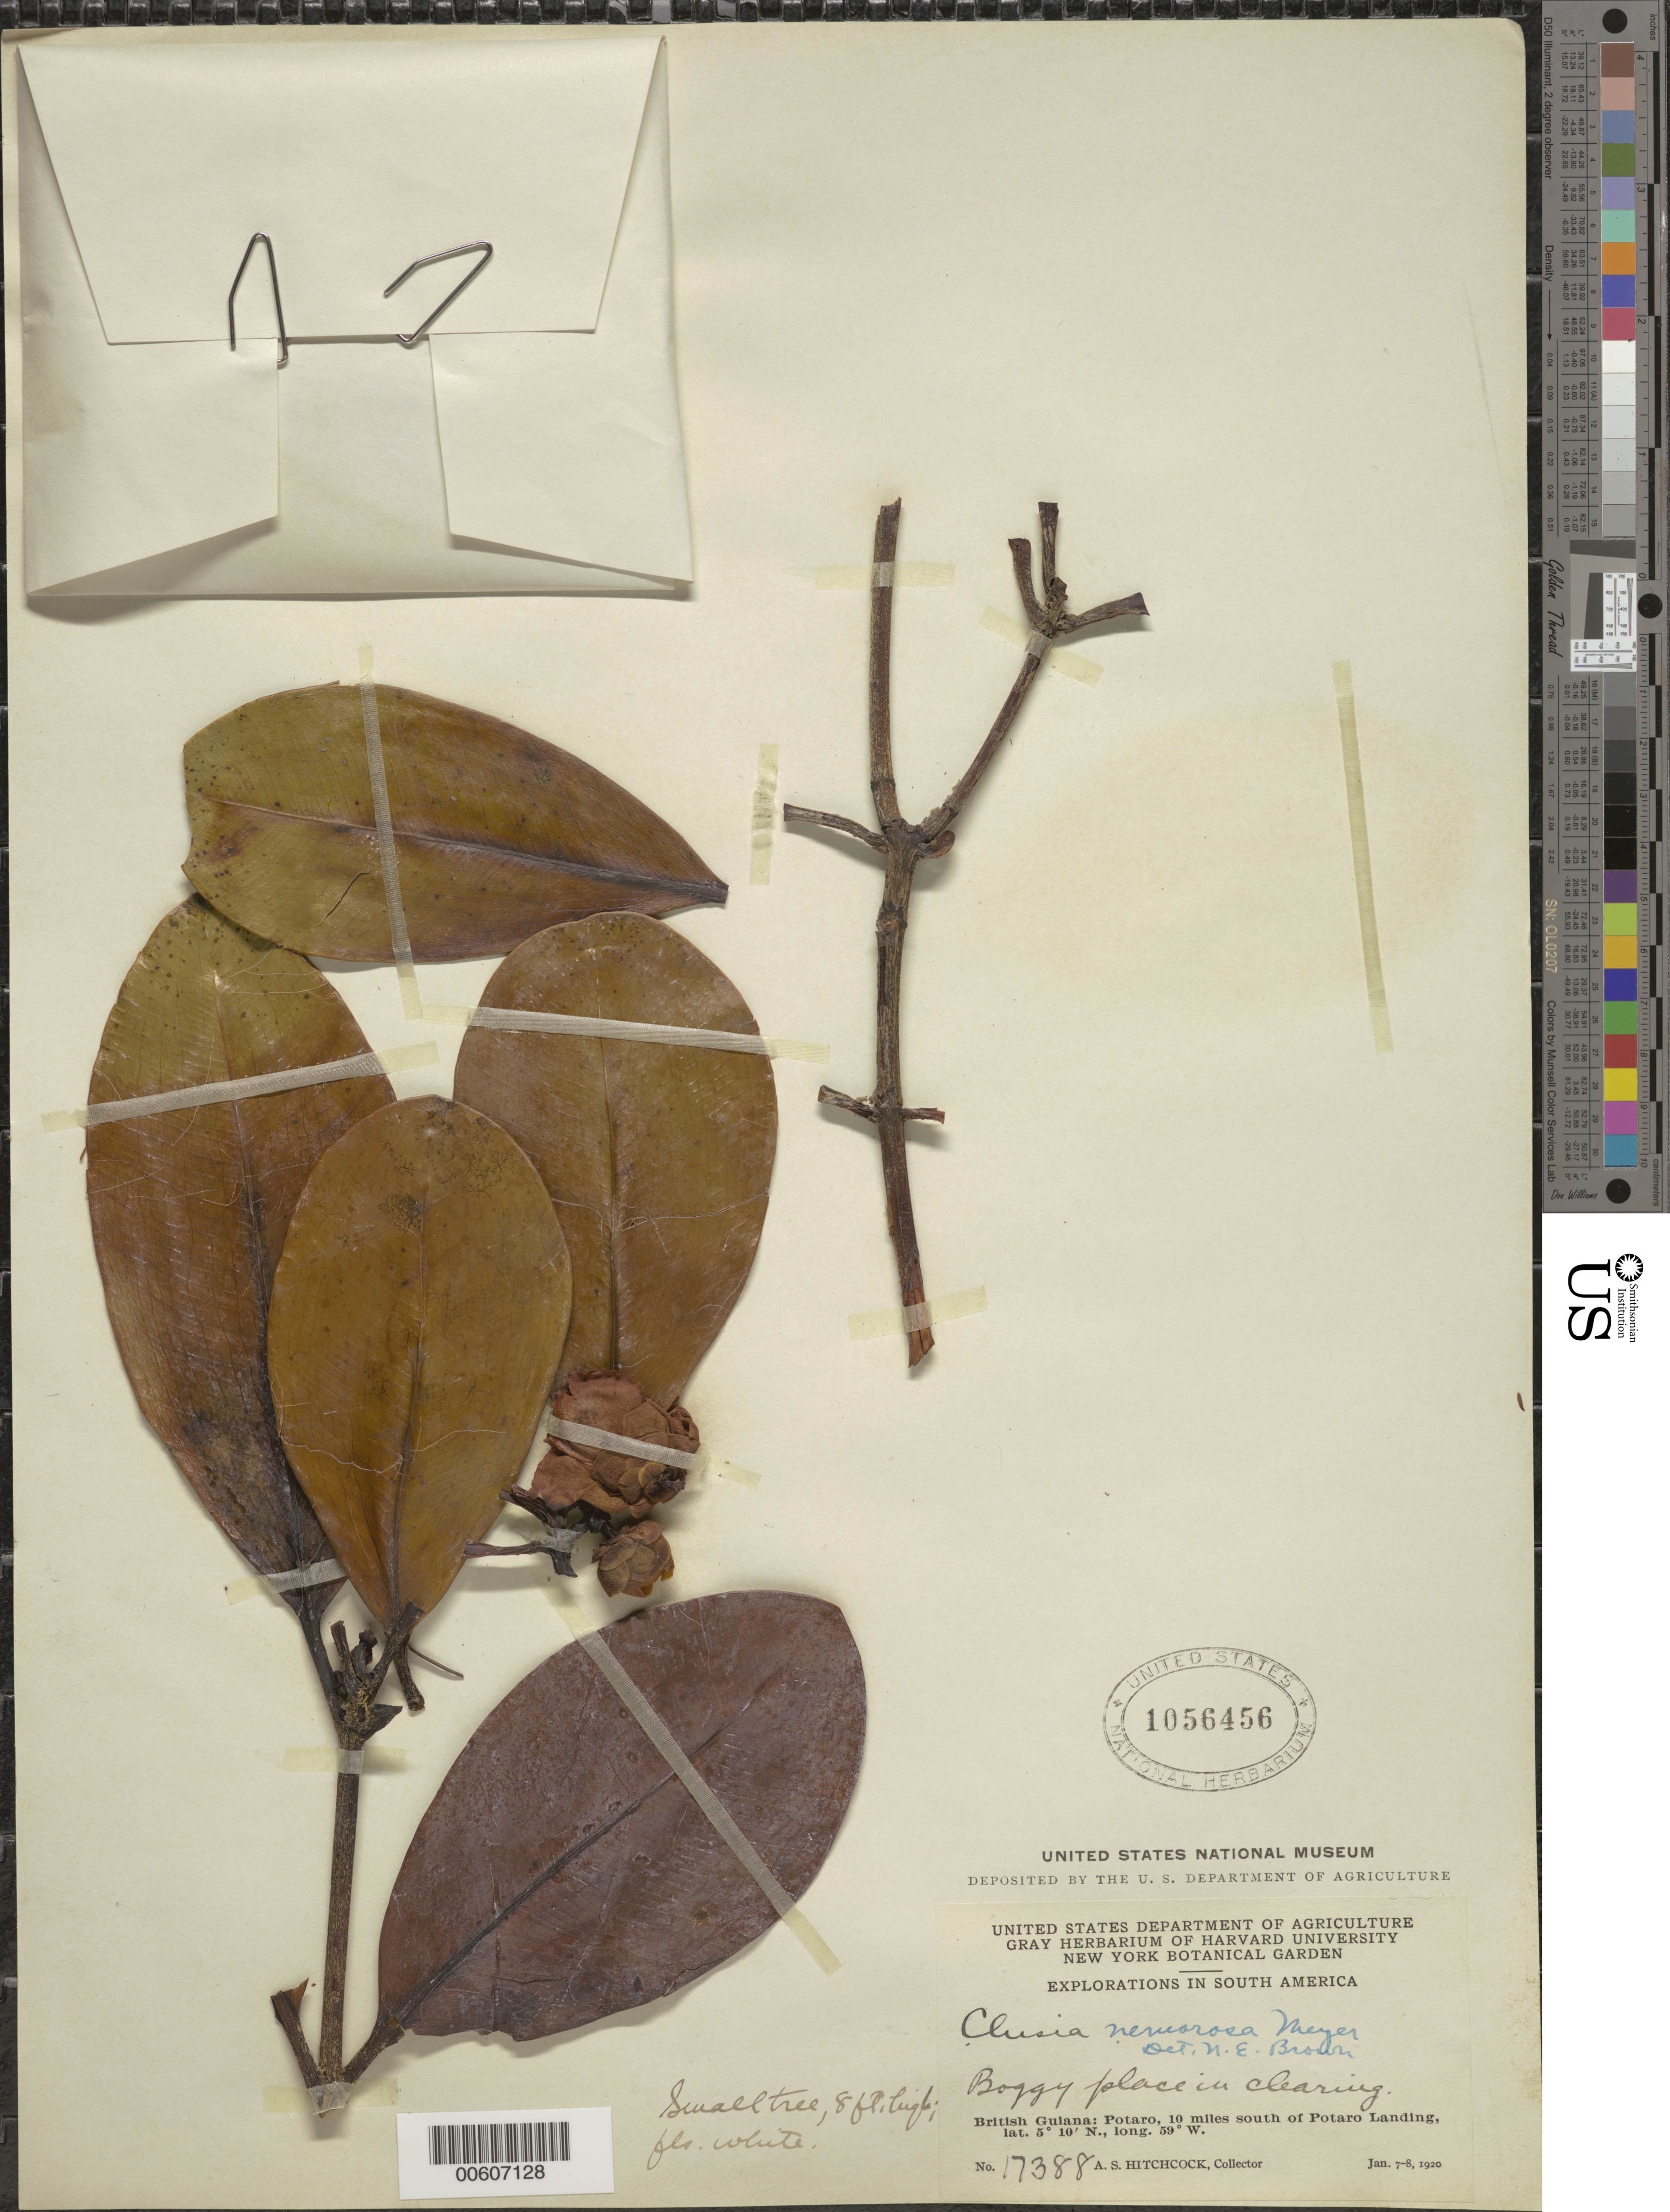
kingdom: Plantae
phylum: Tracheophyta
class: Magnoliopsida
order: Malpighiales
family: Clusiaceae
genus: Clusia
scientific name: Clusia nemorosa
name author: G. Mey.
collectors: A. S. Hitchcock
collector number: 17388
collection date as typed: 7-Jan-20 to 8-Jan-20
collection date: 1920-01-07/1920-01-08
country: Guyana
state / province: Potaro-Siparuni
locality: Potaro R., 10 mi. S of Potaro Landing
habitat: Boggy place in clearing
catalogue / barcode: US 1056456